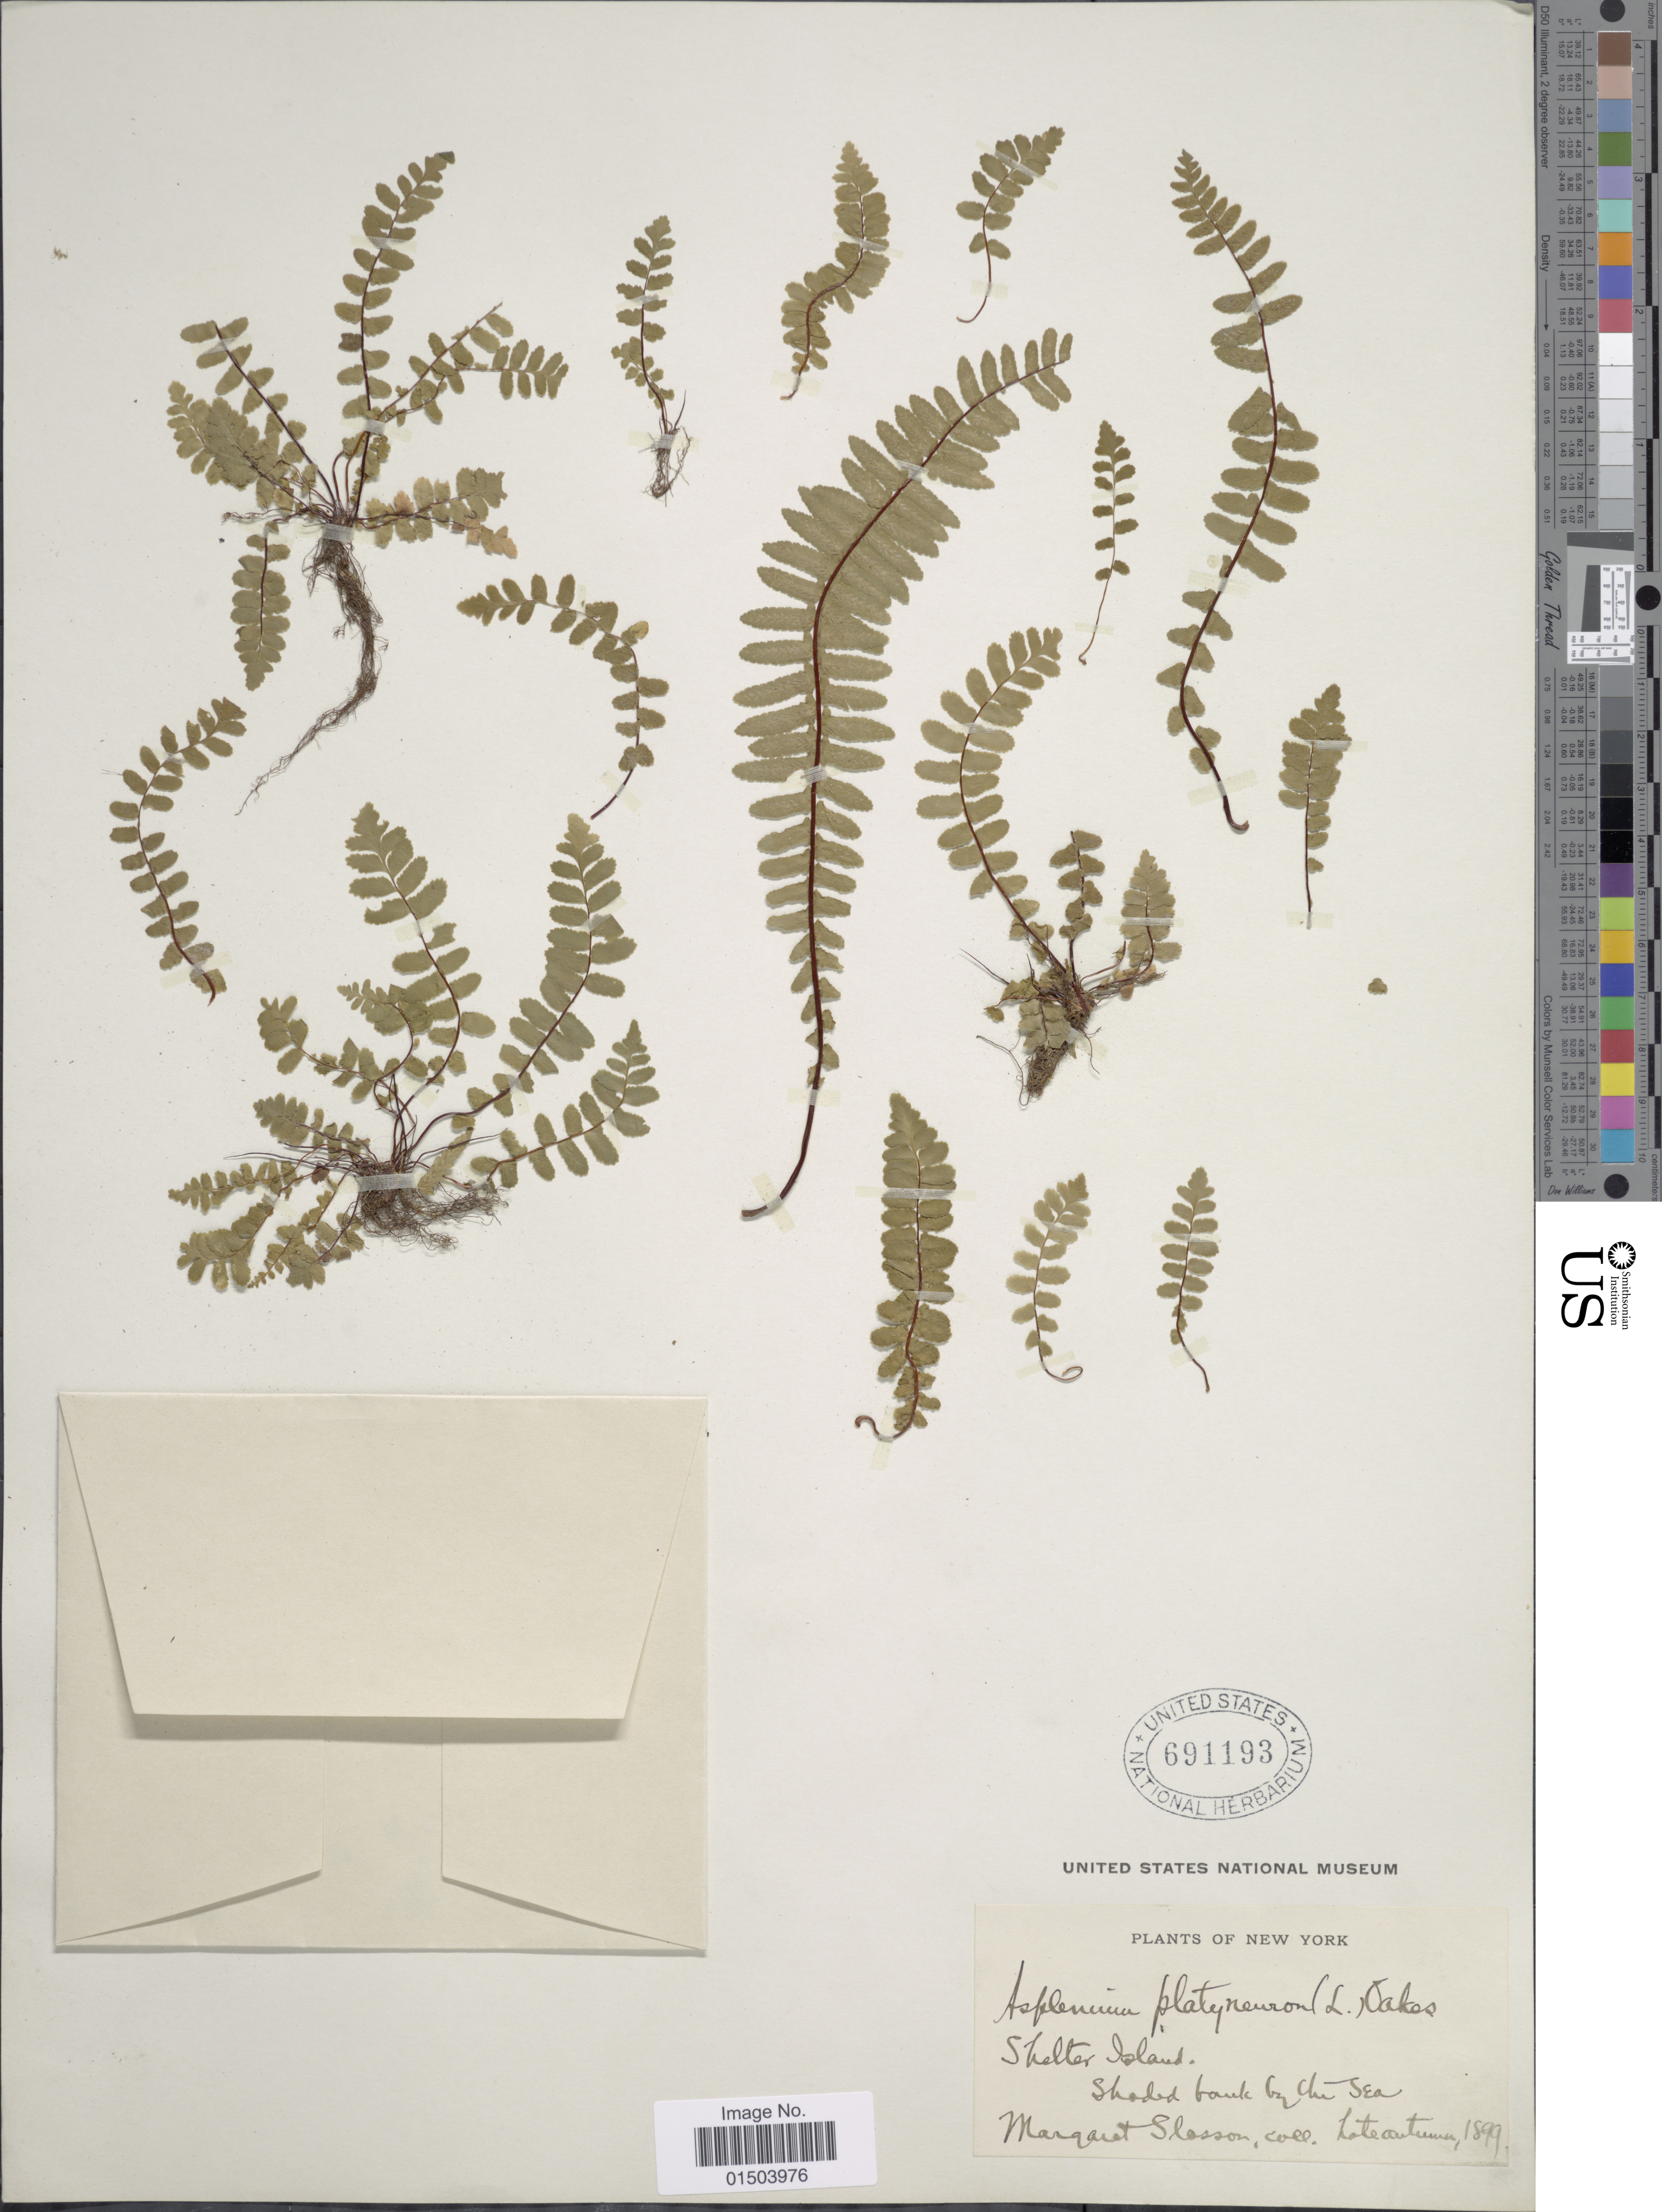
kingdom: Plantae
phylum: Tracheophyta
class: Polypodiopsida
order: Polypodiales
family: Aspleniaceae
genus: Asplenium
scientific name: Asplenium platyneuron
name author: (L.) Britton, Stearns & Poggenb.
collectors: M. Slosson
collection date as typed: Late autumn, 1899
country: United States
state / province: New York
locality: Shelter Island, shaded bank by the sea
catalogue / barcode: US 691193